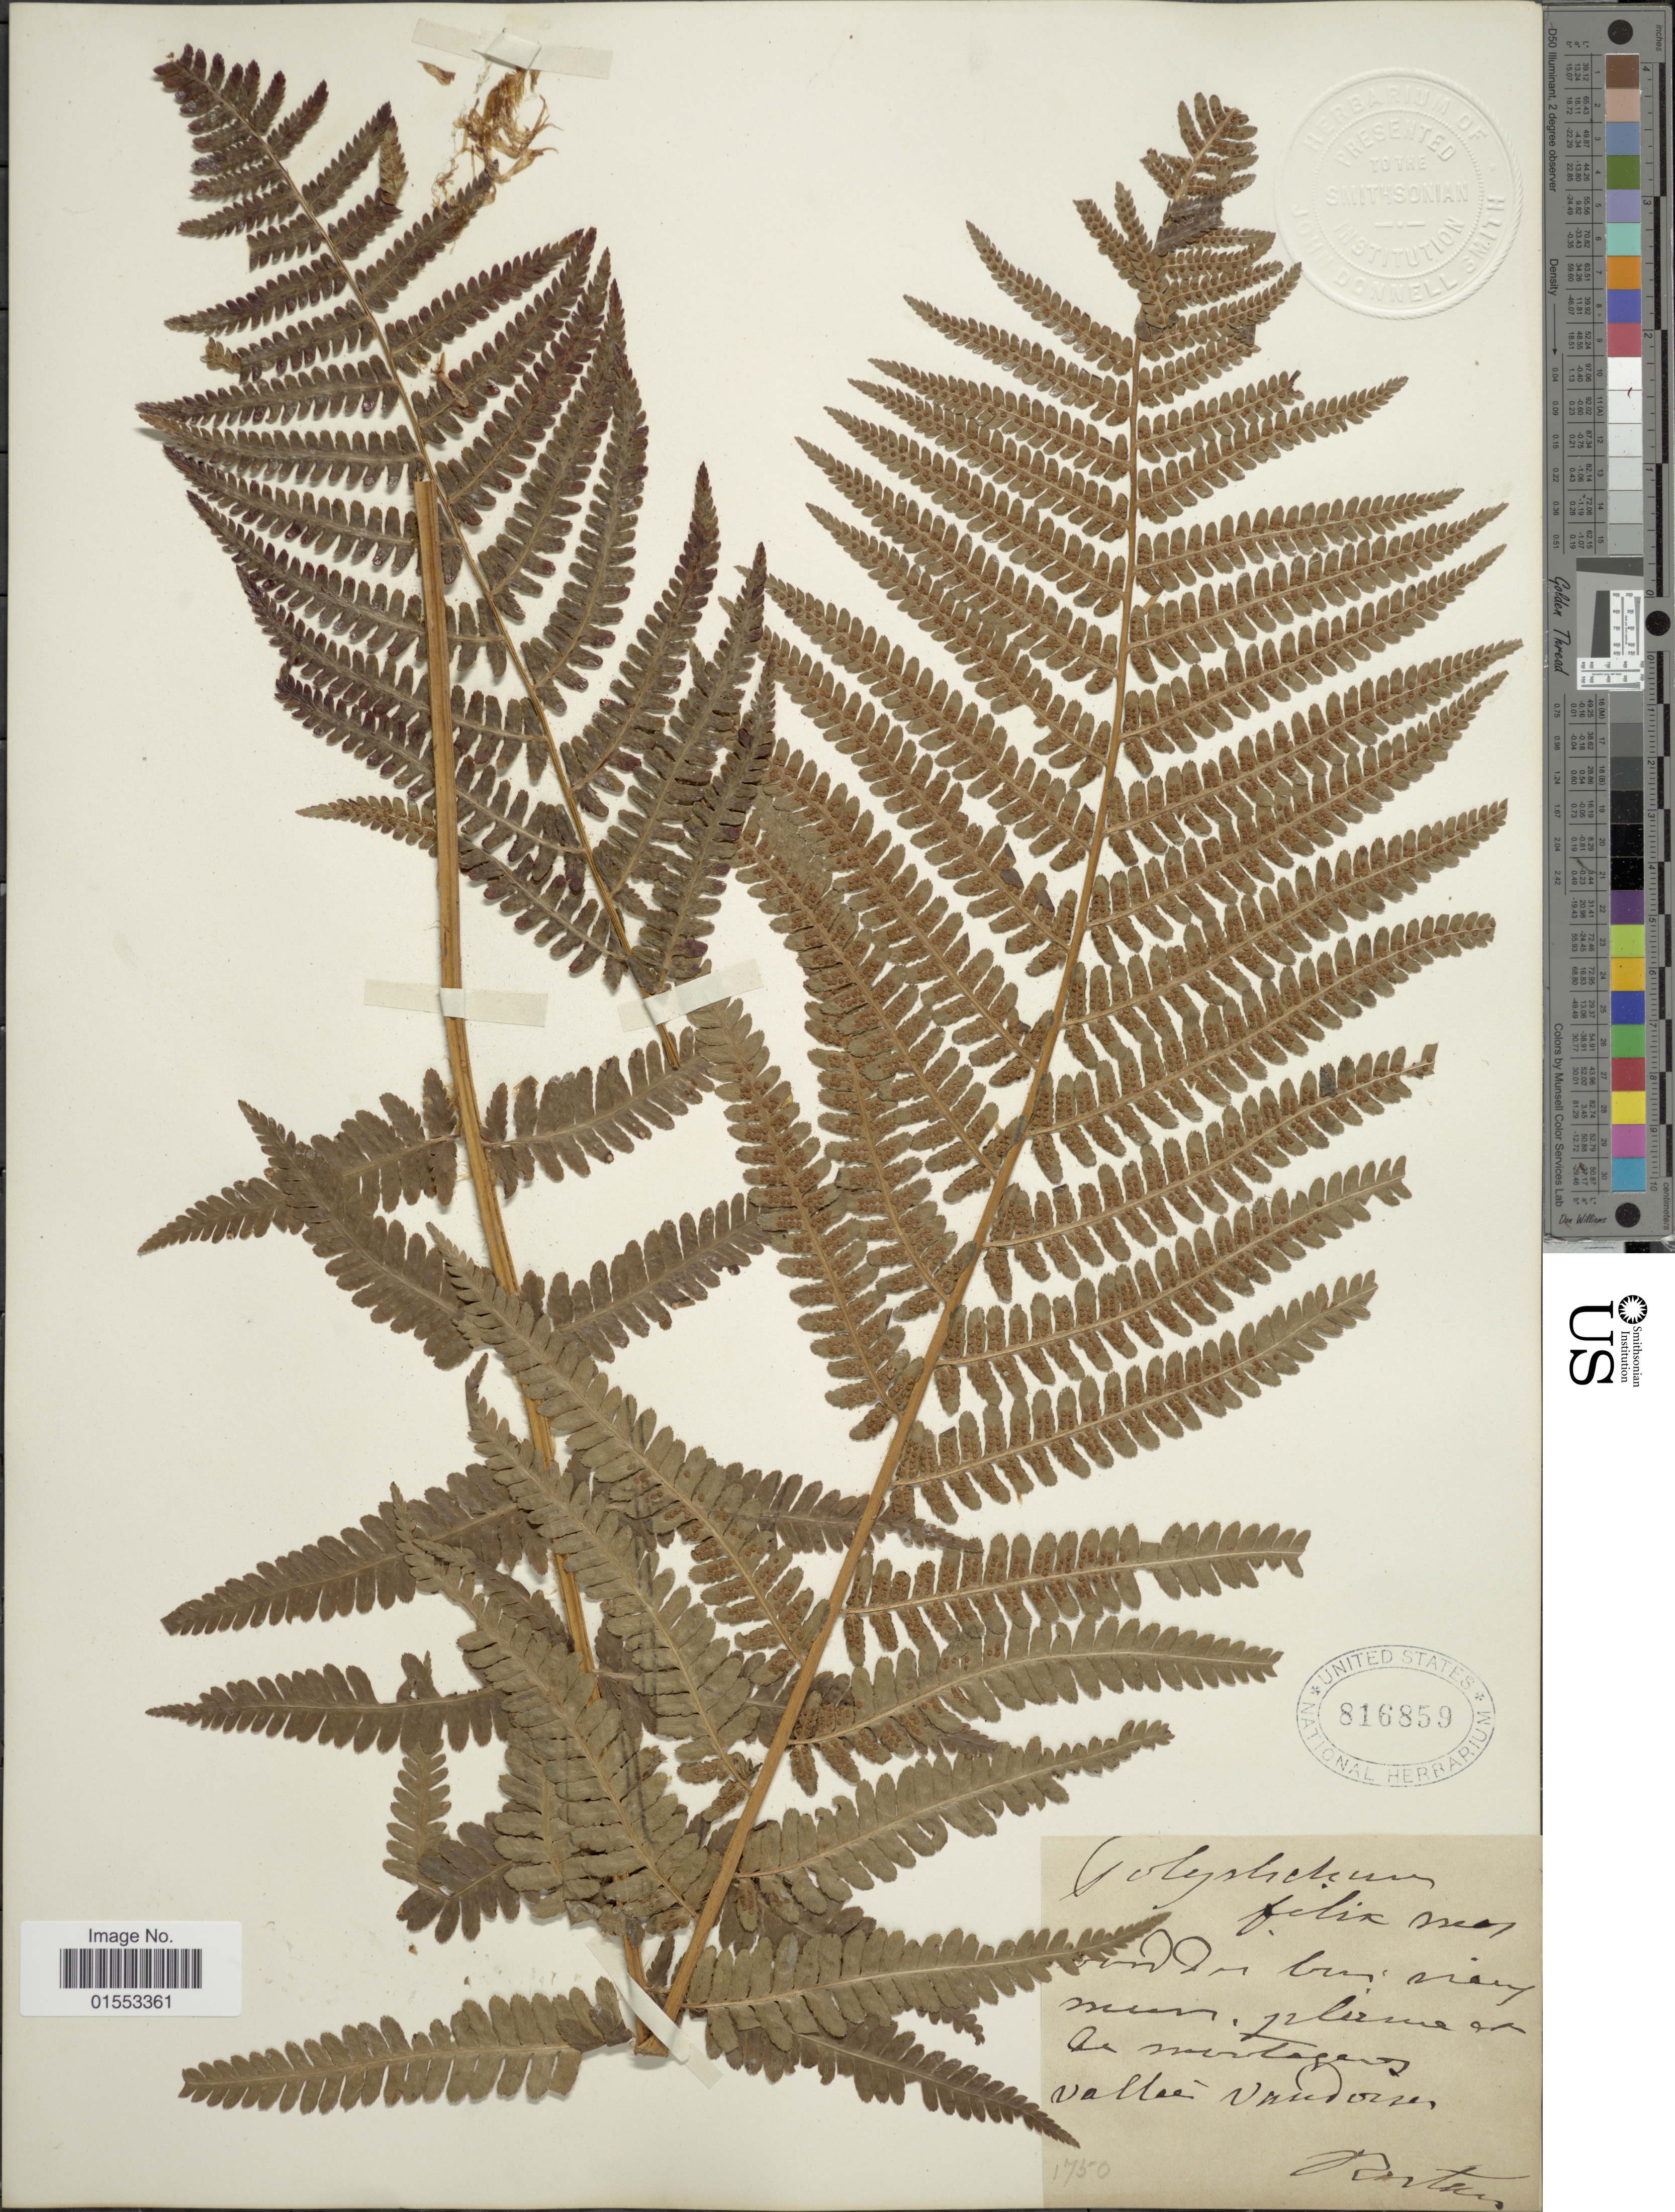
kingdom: Plantae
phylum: Tracheophyta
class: Polypodiopsida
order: Polypodiales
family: Dryopteridaceae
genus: Dryopteris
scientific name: Dryopteris filix-mas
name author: (L.) Schott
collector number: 1750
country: Italy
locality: Vallée Vandoies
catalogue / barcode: US 816859